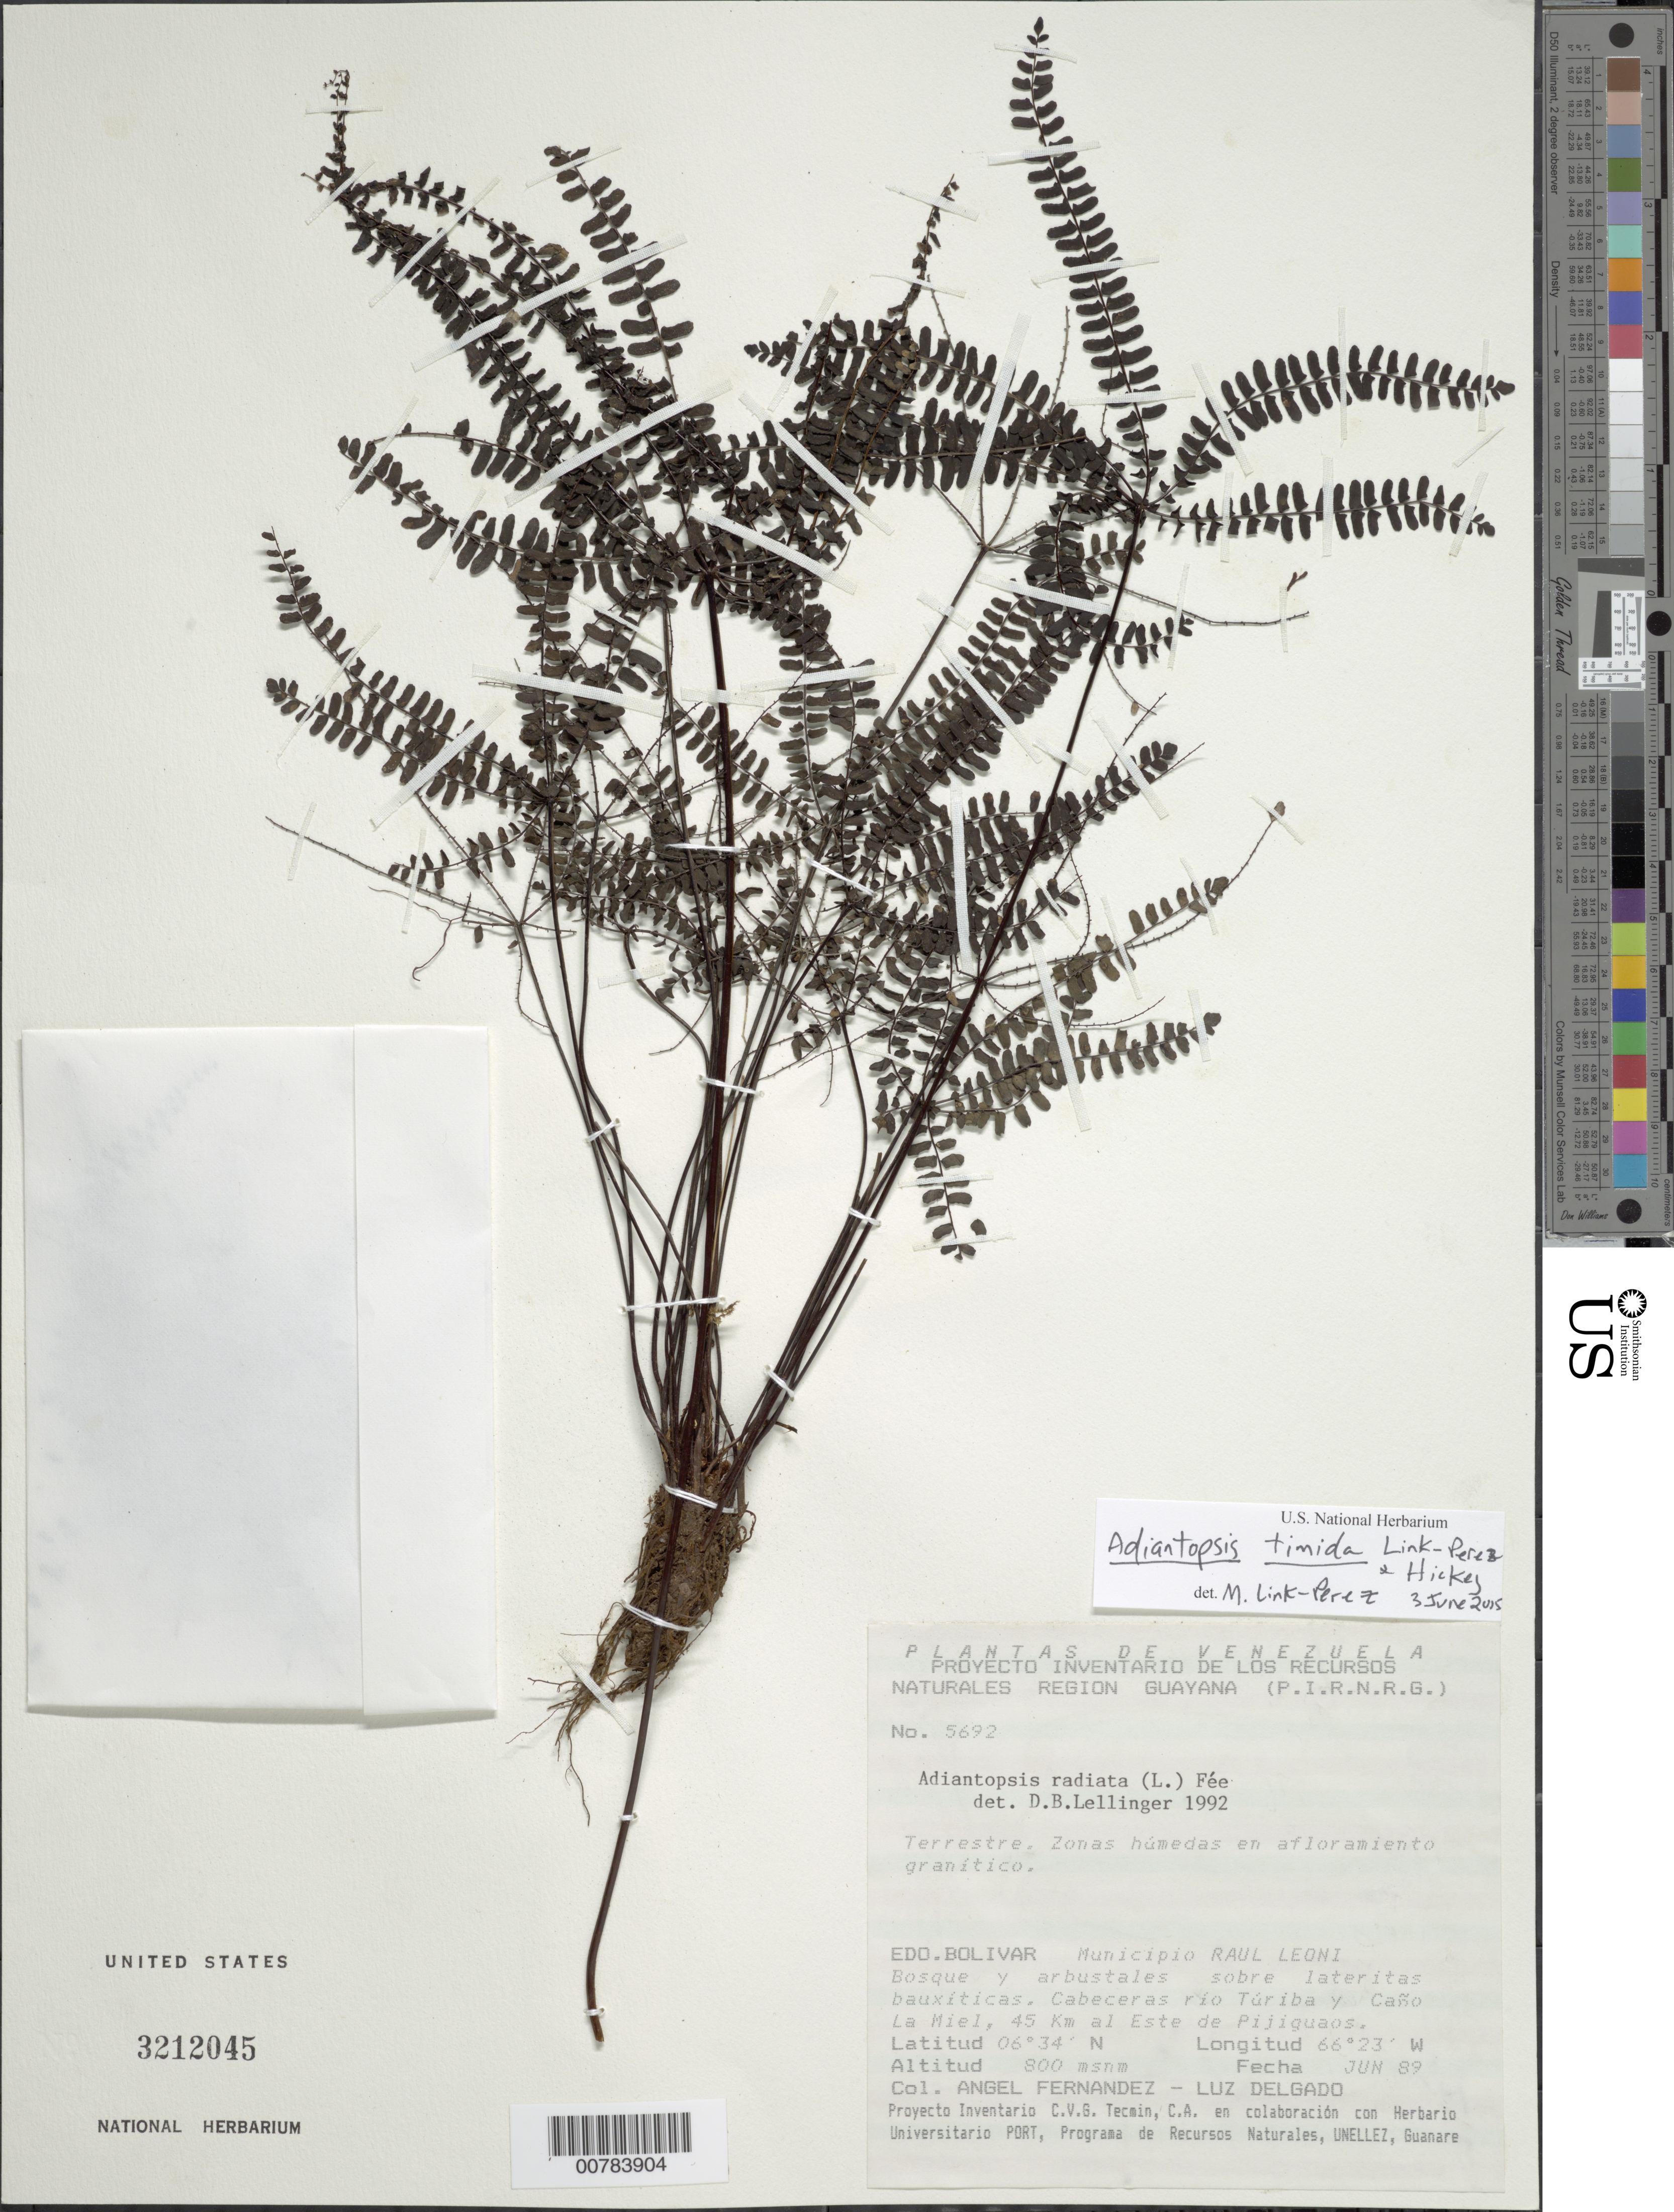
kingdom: Plantae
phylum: Tracheophyta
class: Polypodiopsida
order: Polypodiales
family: Pteridaceae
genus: Adiantopsis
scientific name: Adiantopsis timida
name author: Link-Perez & Hickey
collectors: A. Fernández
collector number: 5692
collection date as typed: Jun-89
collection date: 1989-06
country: Venezuela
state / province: Bolívar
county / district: Angostura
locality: Mun. Raúl Leoni [=Angostura], cabeceras Río Túriba y Caño La Miel, 45 km al Este de Pijiguaos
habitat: Bosque y arbustales sobre lateritas bauxiticas,zonas húmedas en afloramiento granitico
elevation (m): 800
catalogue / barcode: US 3212045